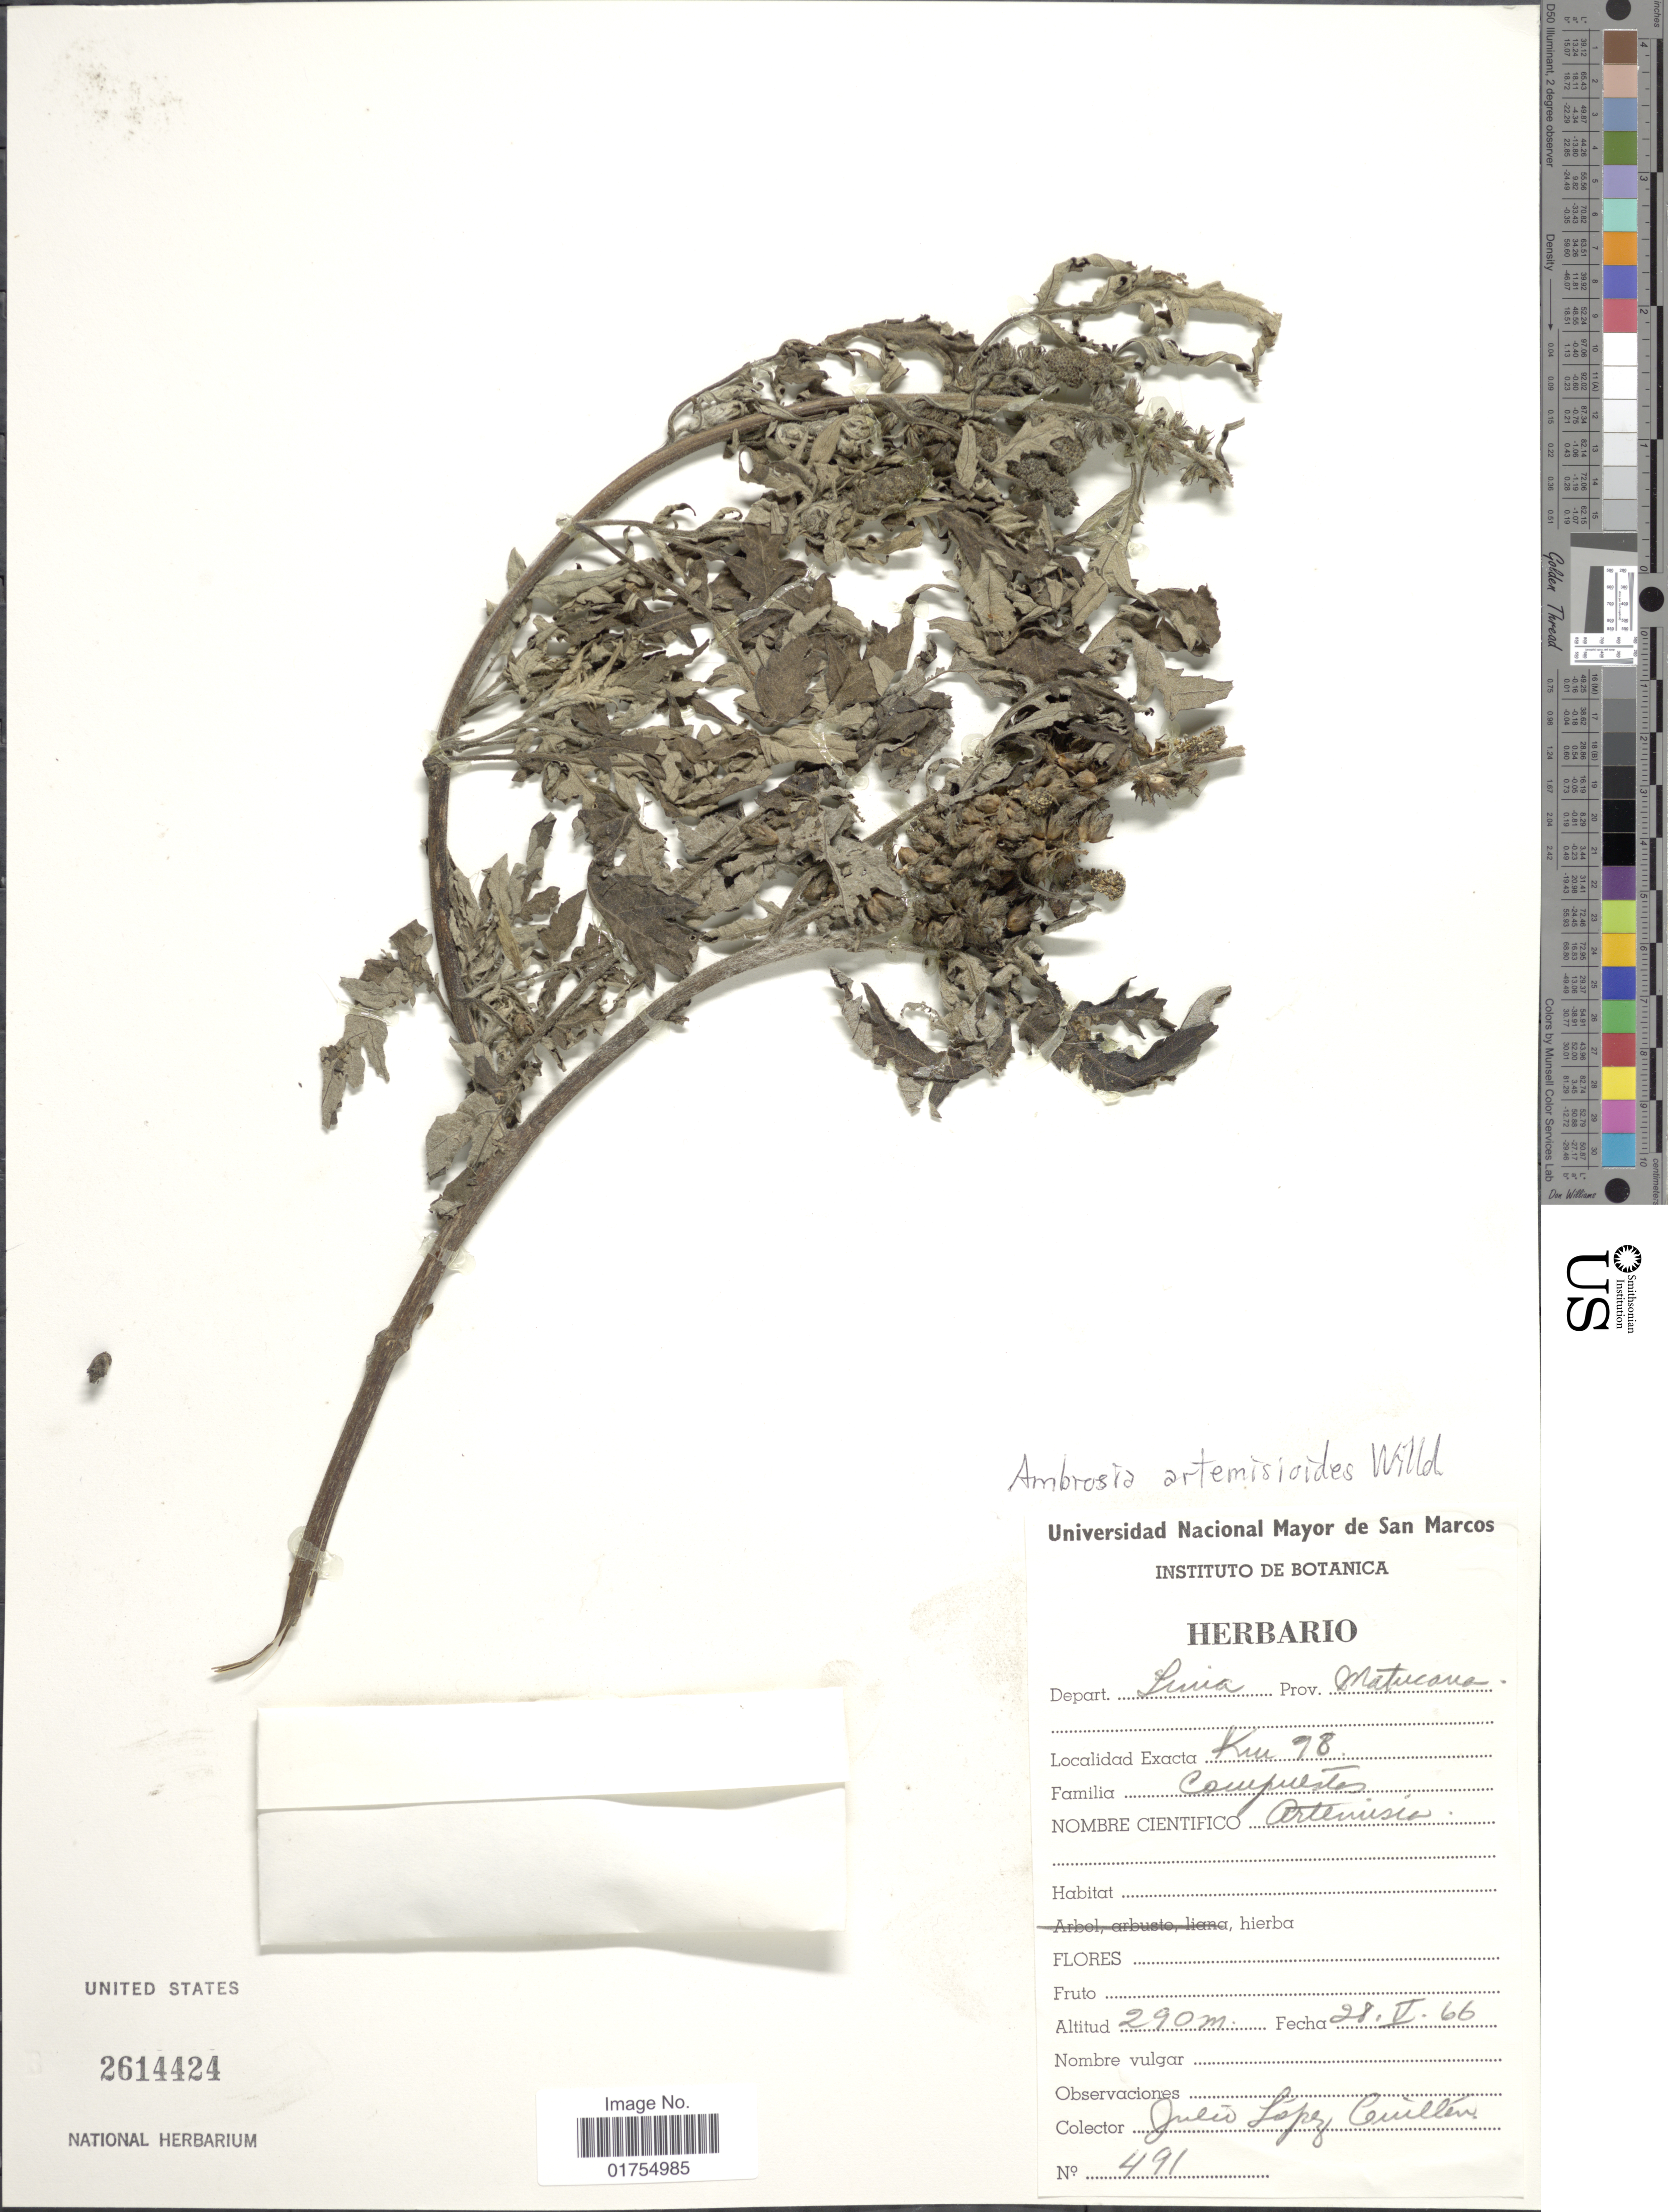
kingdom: Plantae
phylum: Tracheophyta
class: Magnoliopsida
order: Asterales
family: Asteraceae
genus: Franseria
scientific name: Franseria artemisioides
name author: Willd.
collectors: J. López Guillén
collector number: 491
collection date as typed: Transcribed d/m/y: 28/5/66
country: Peru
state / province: Lima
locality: Prov. Matucana, Km. 98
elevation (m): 290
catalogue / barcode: US 2614424